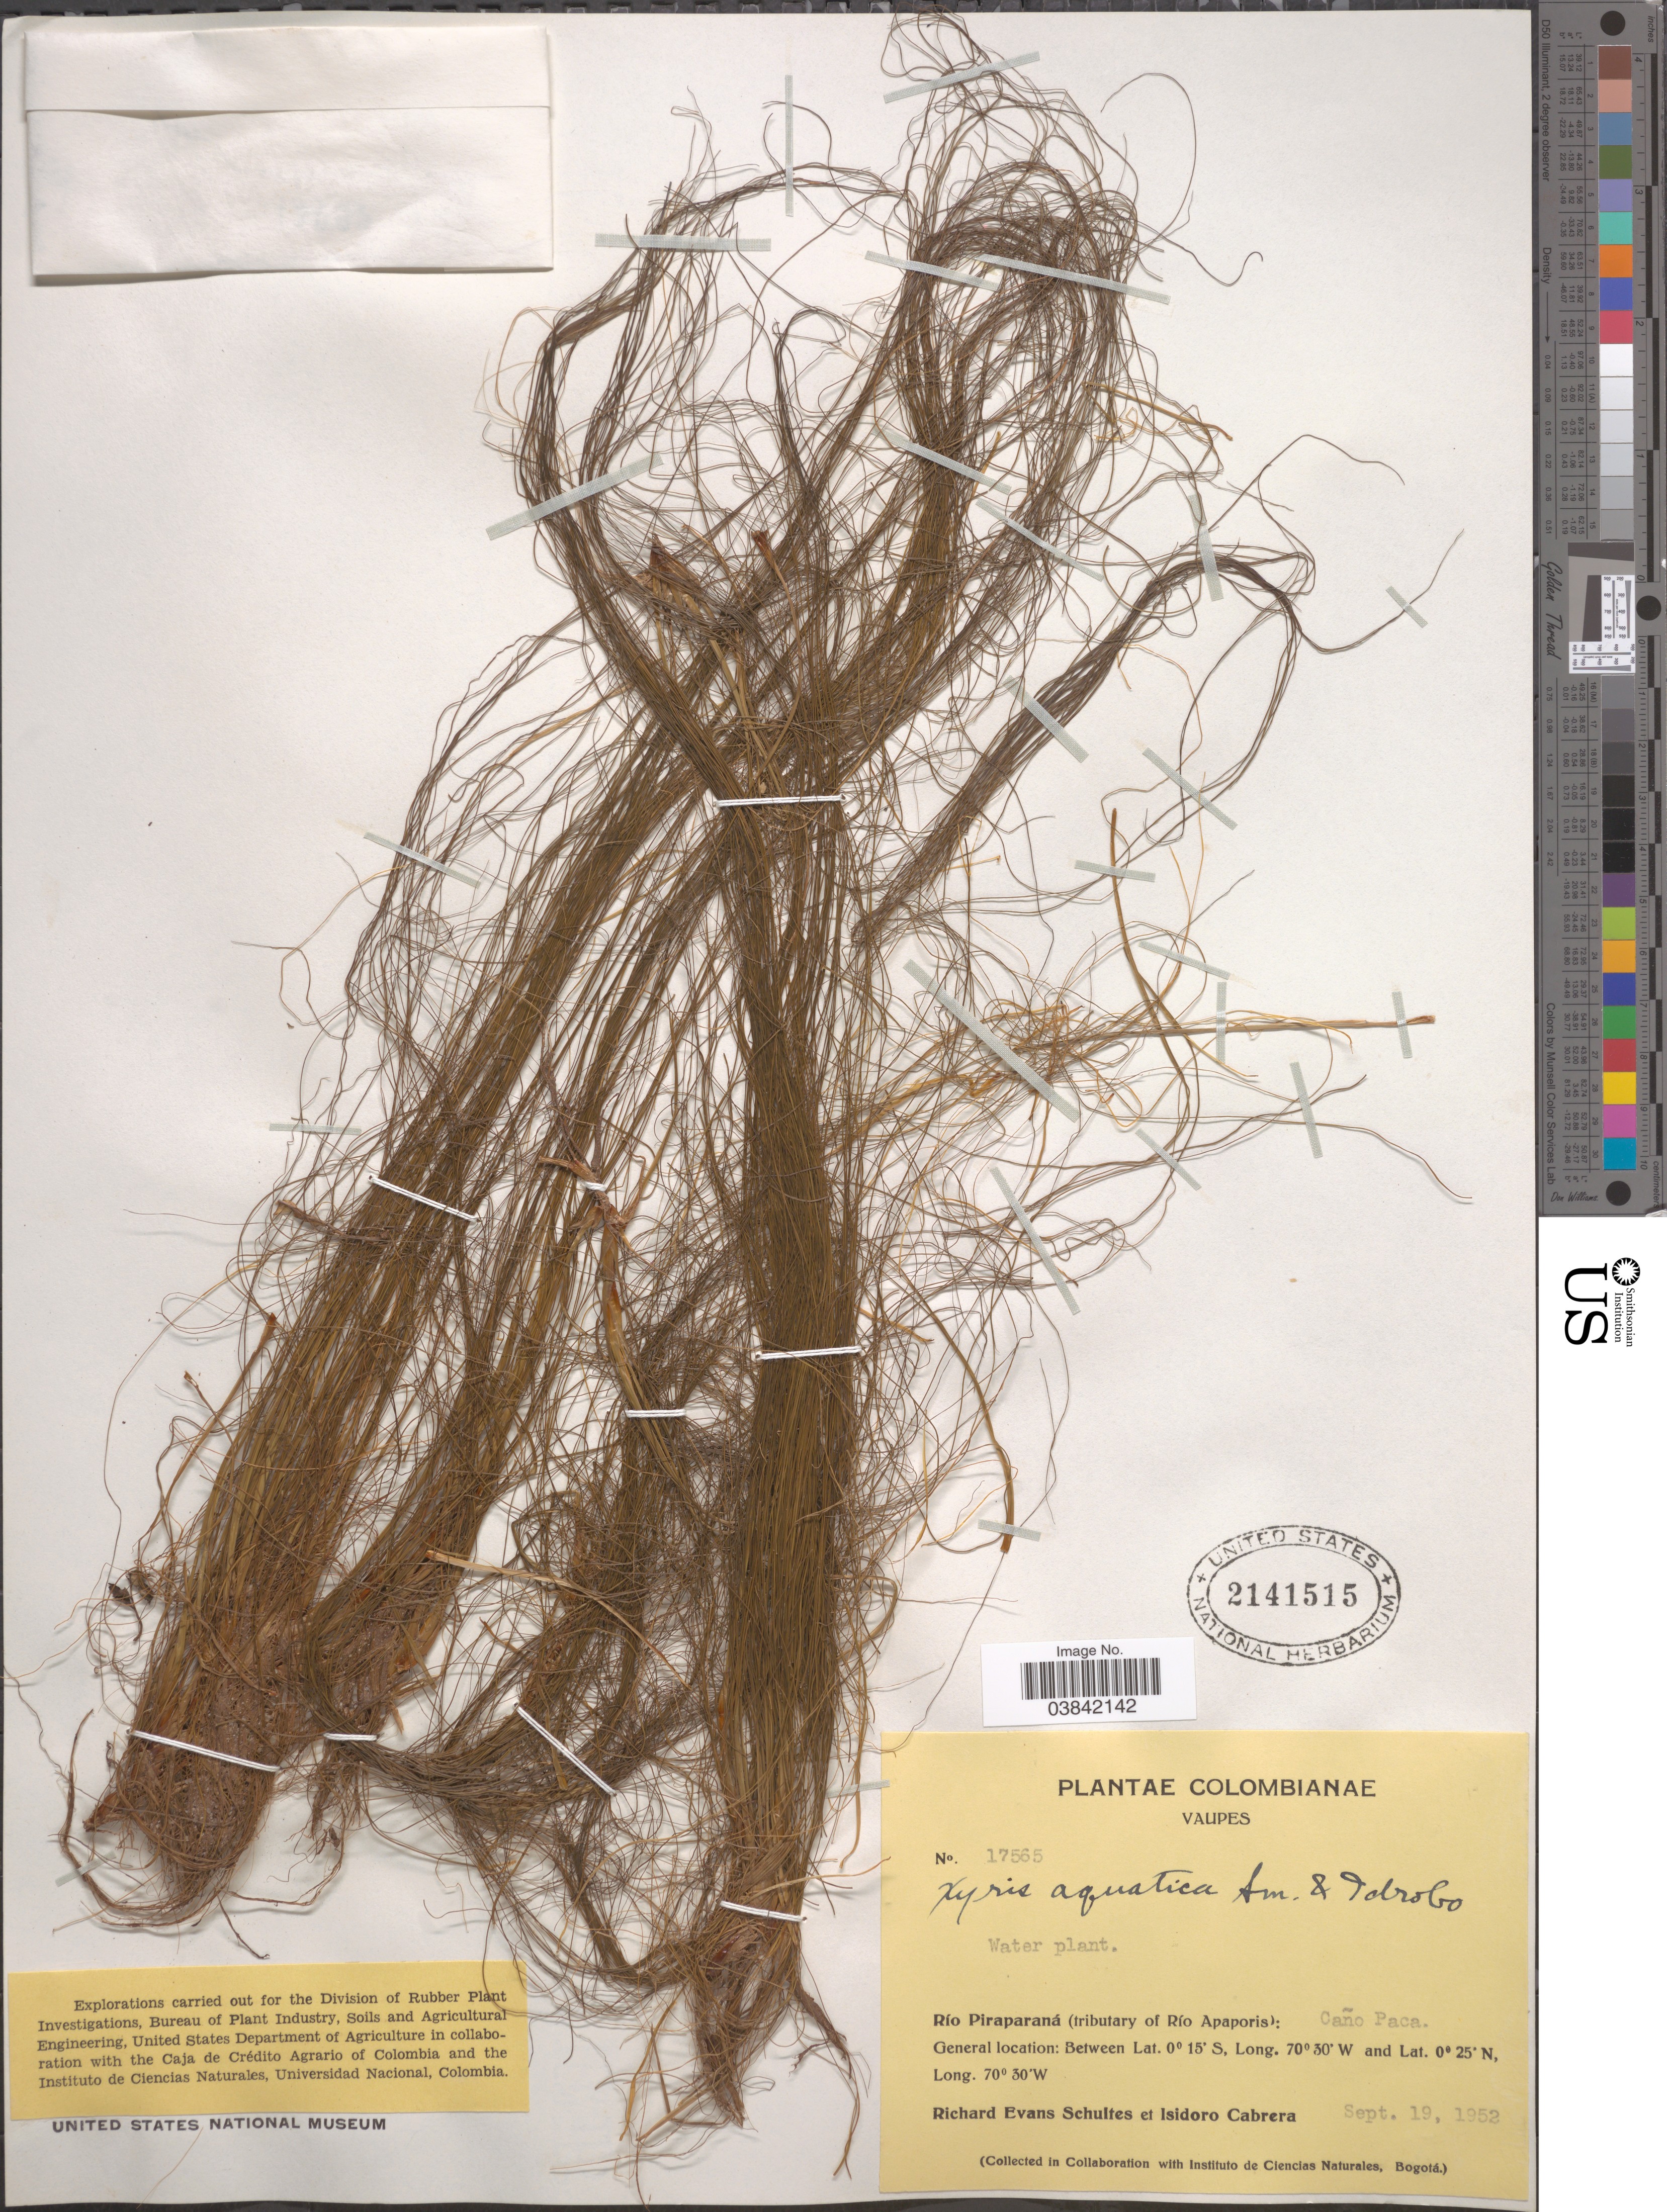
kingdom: Plantae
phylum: Tracheophyta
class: Liliopsida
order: Poales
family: Xyridaceae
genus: Xyris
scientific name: Xyris aquatica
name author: Idrobo & L.B. Sm.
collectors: R. E. Schultes & I. Cabrera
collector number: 17565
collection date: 1952-09-19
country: Colombia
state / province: Vaupés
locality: Río Piraparaná (tributary of Río Apaporis): Caño Paca.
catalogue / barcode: US 2141515